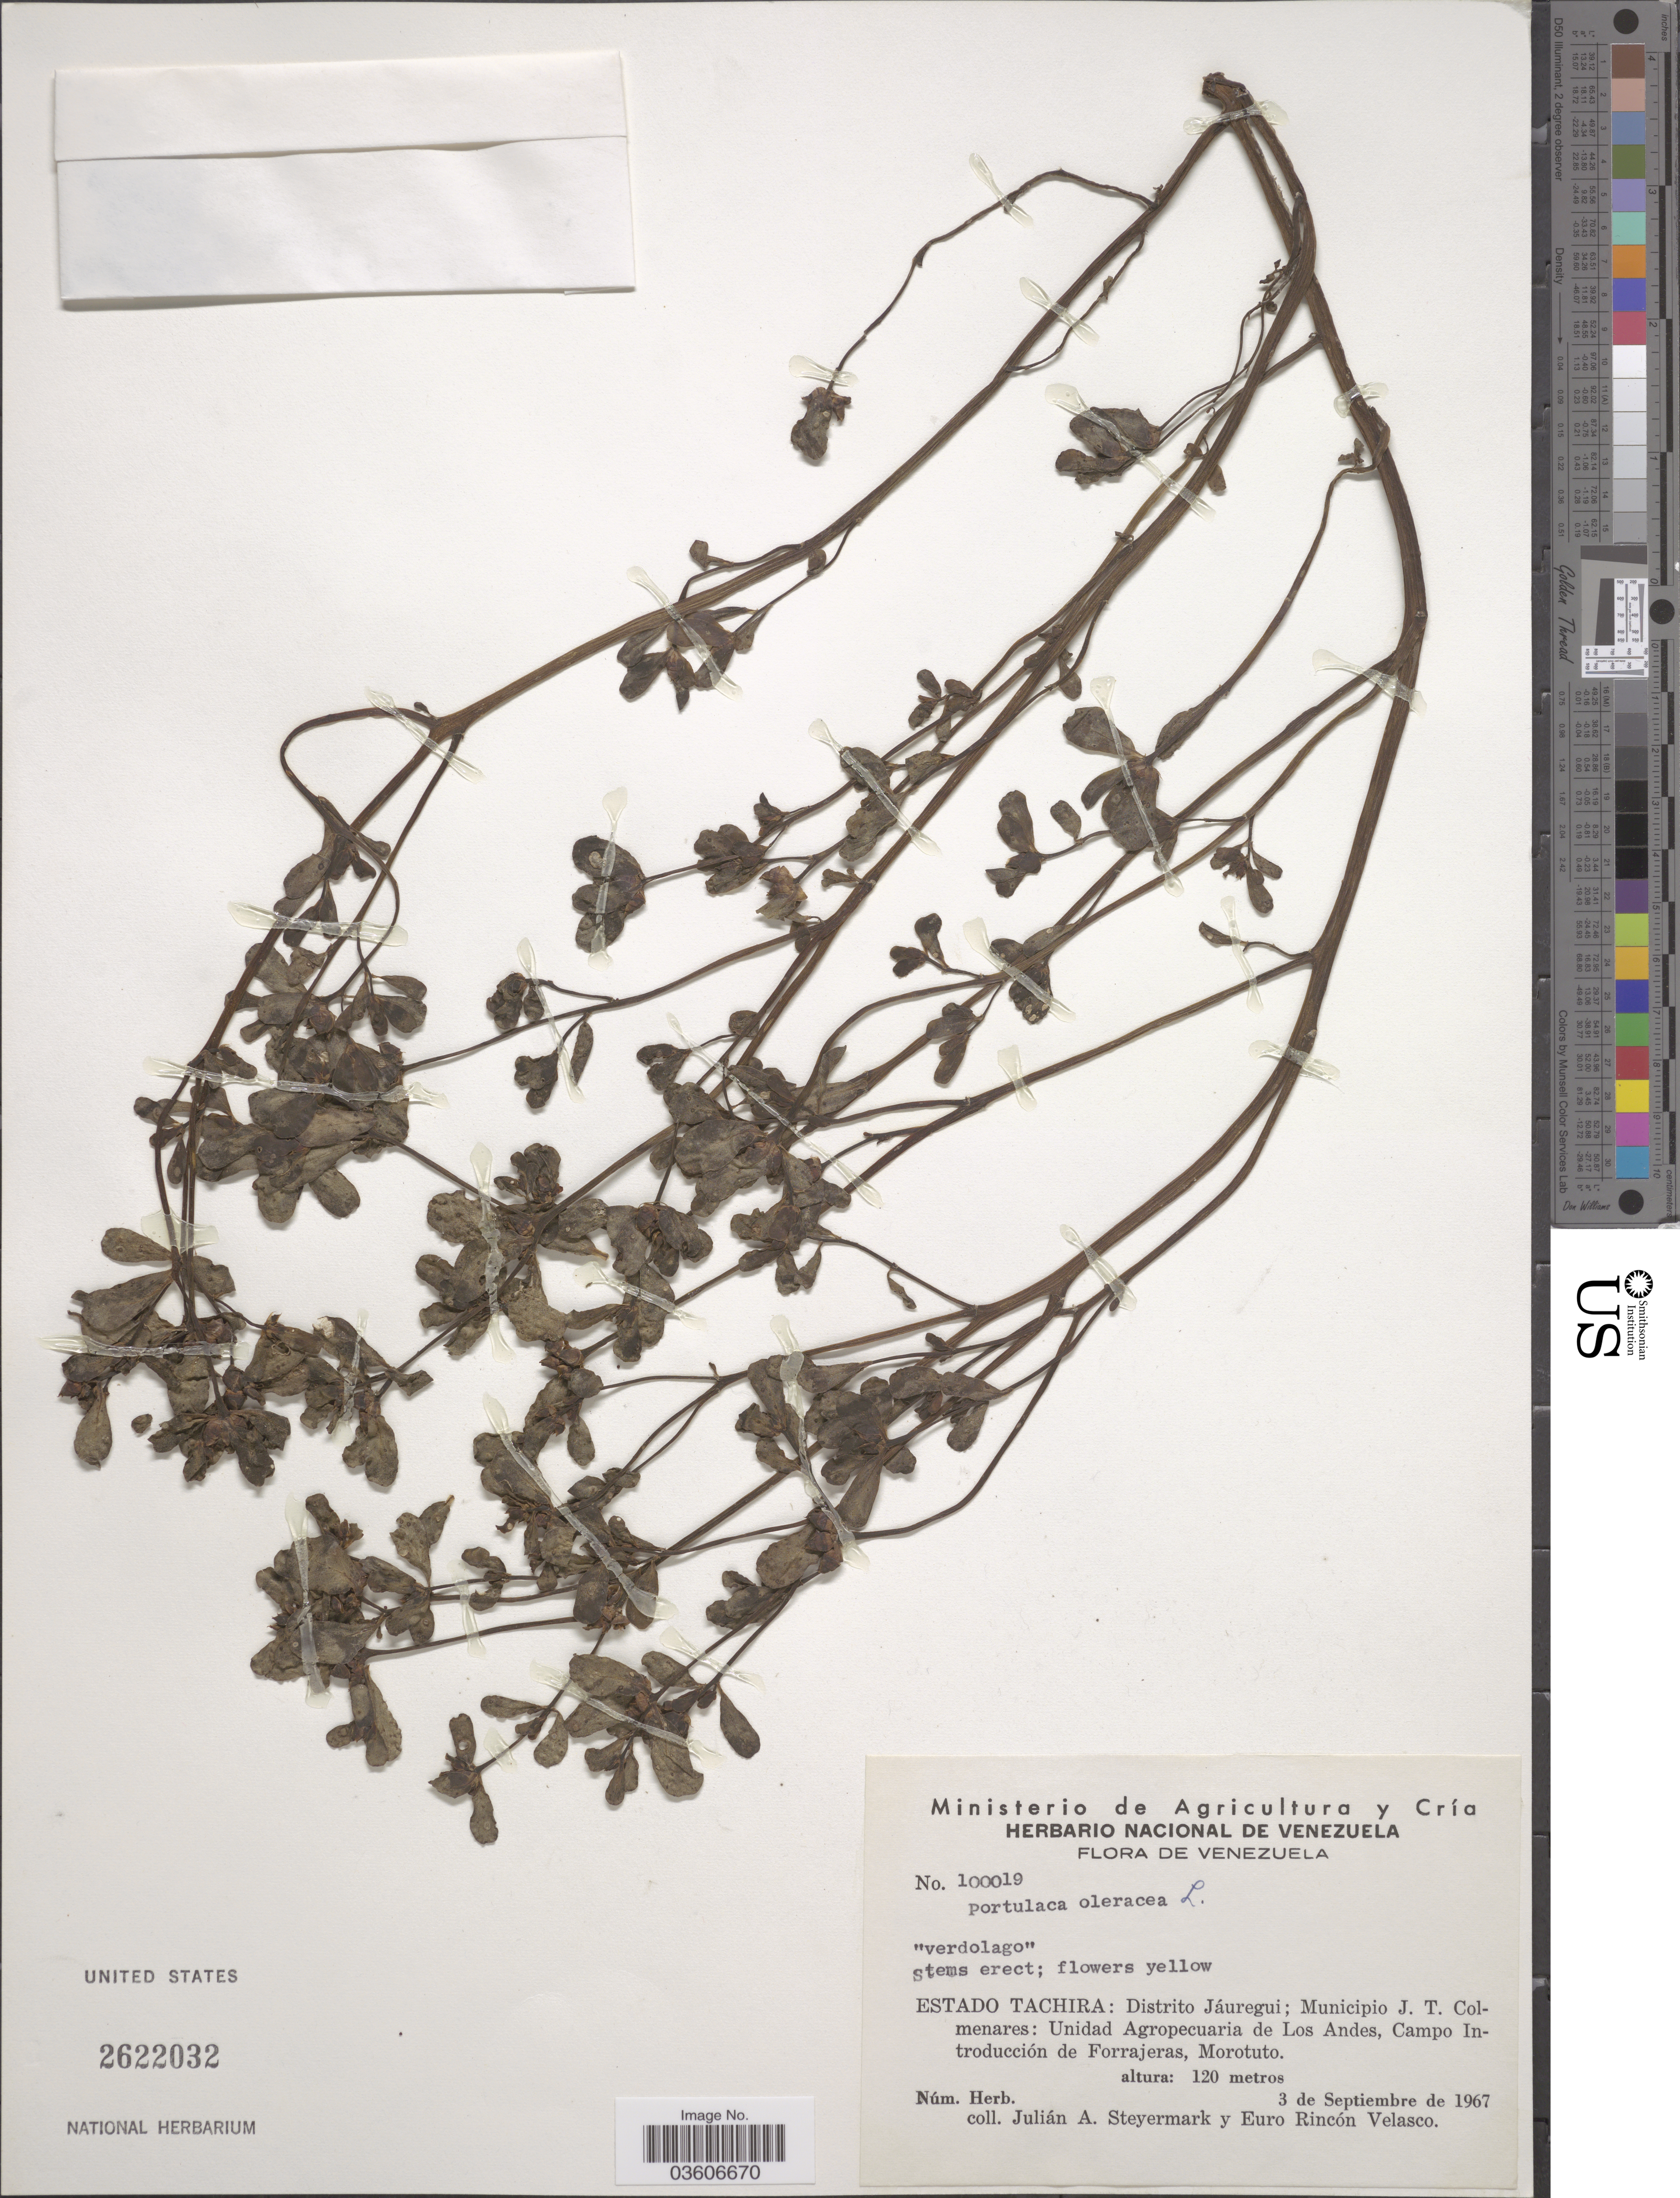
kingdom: Plantae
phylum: Tracheophyta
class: Magnoliopsida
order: Caryophyllales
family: Portulacaceae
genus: Portulaca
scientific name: Portulaca oleracea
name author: L.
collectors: J. Steyermark & E. Velasco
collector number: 100019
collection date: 1967-09-03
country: Venezuela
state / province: Tachira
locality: Distrito Jáuregui; Municipio J. T. Colmenares: Unidad Agropecuaria de Los Andes, Campo Introducción de Forrajeras, Morotuto.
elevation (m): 120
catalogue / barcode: US 2622032